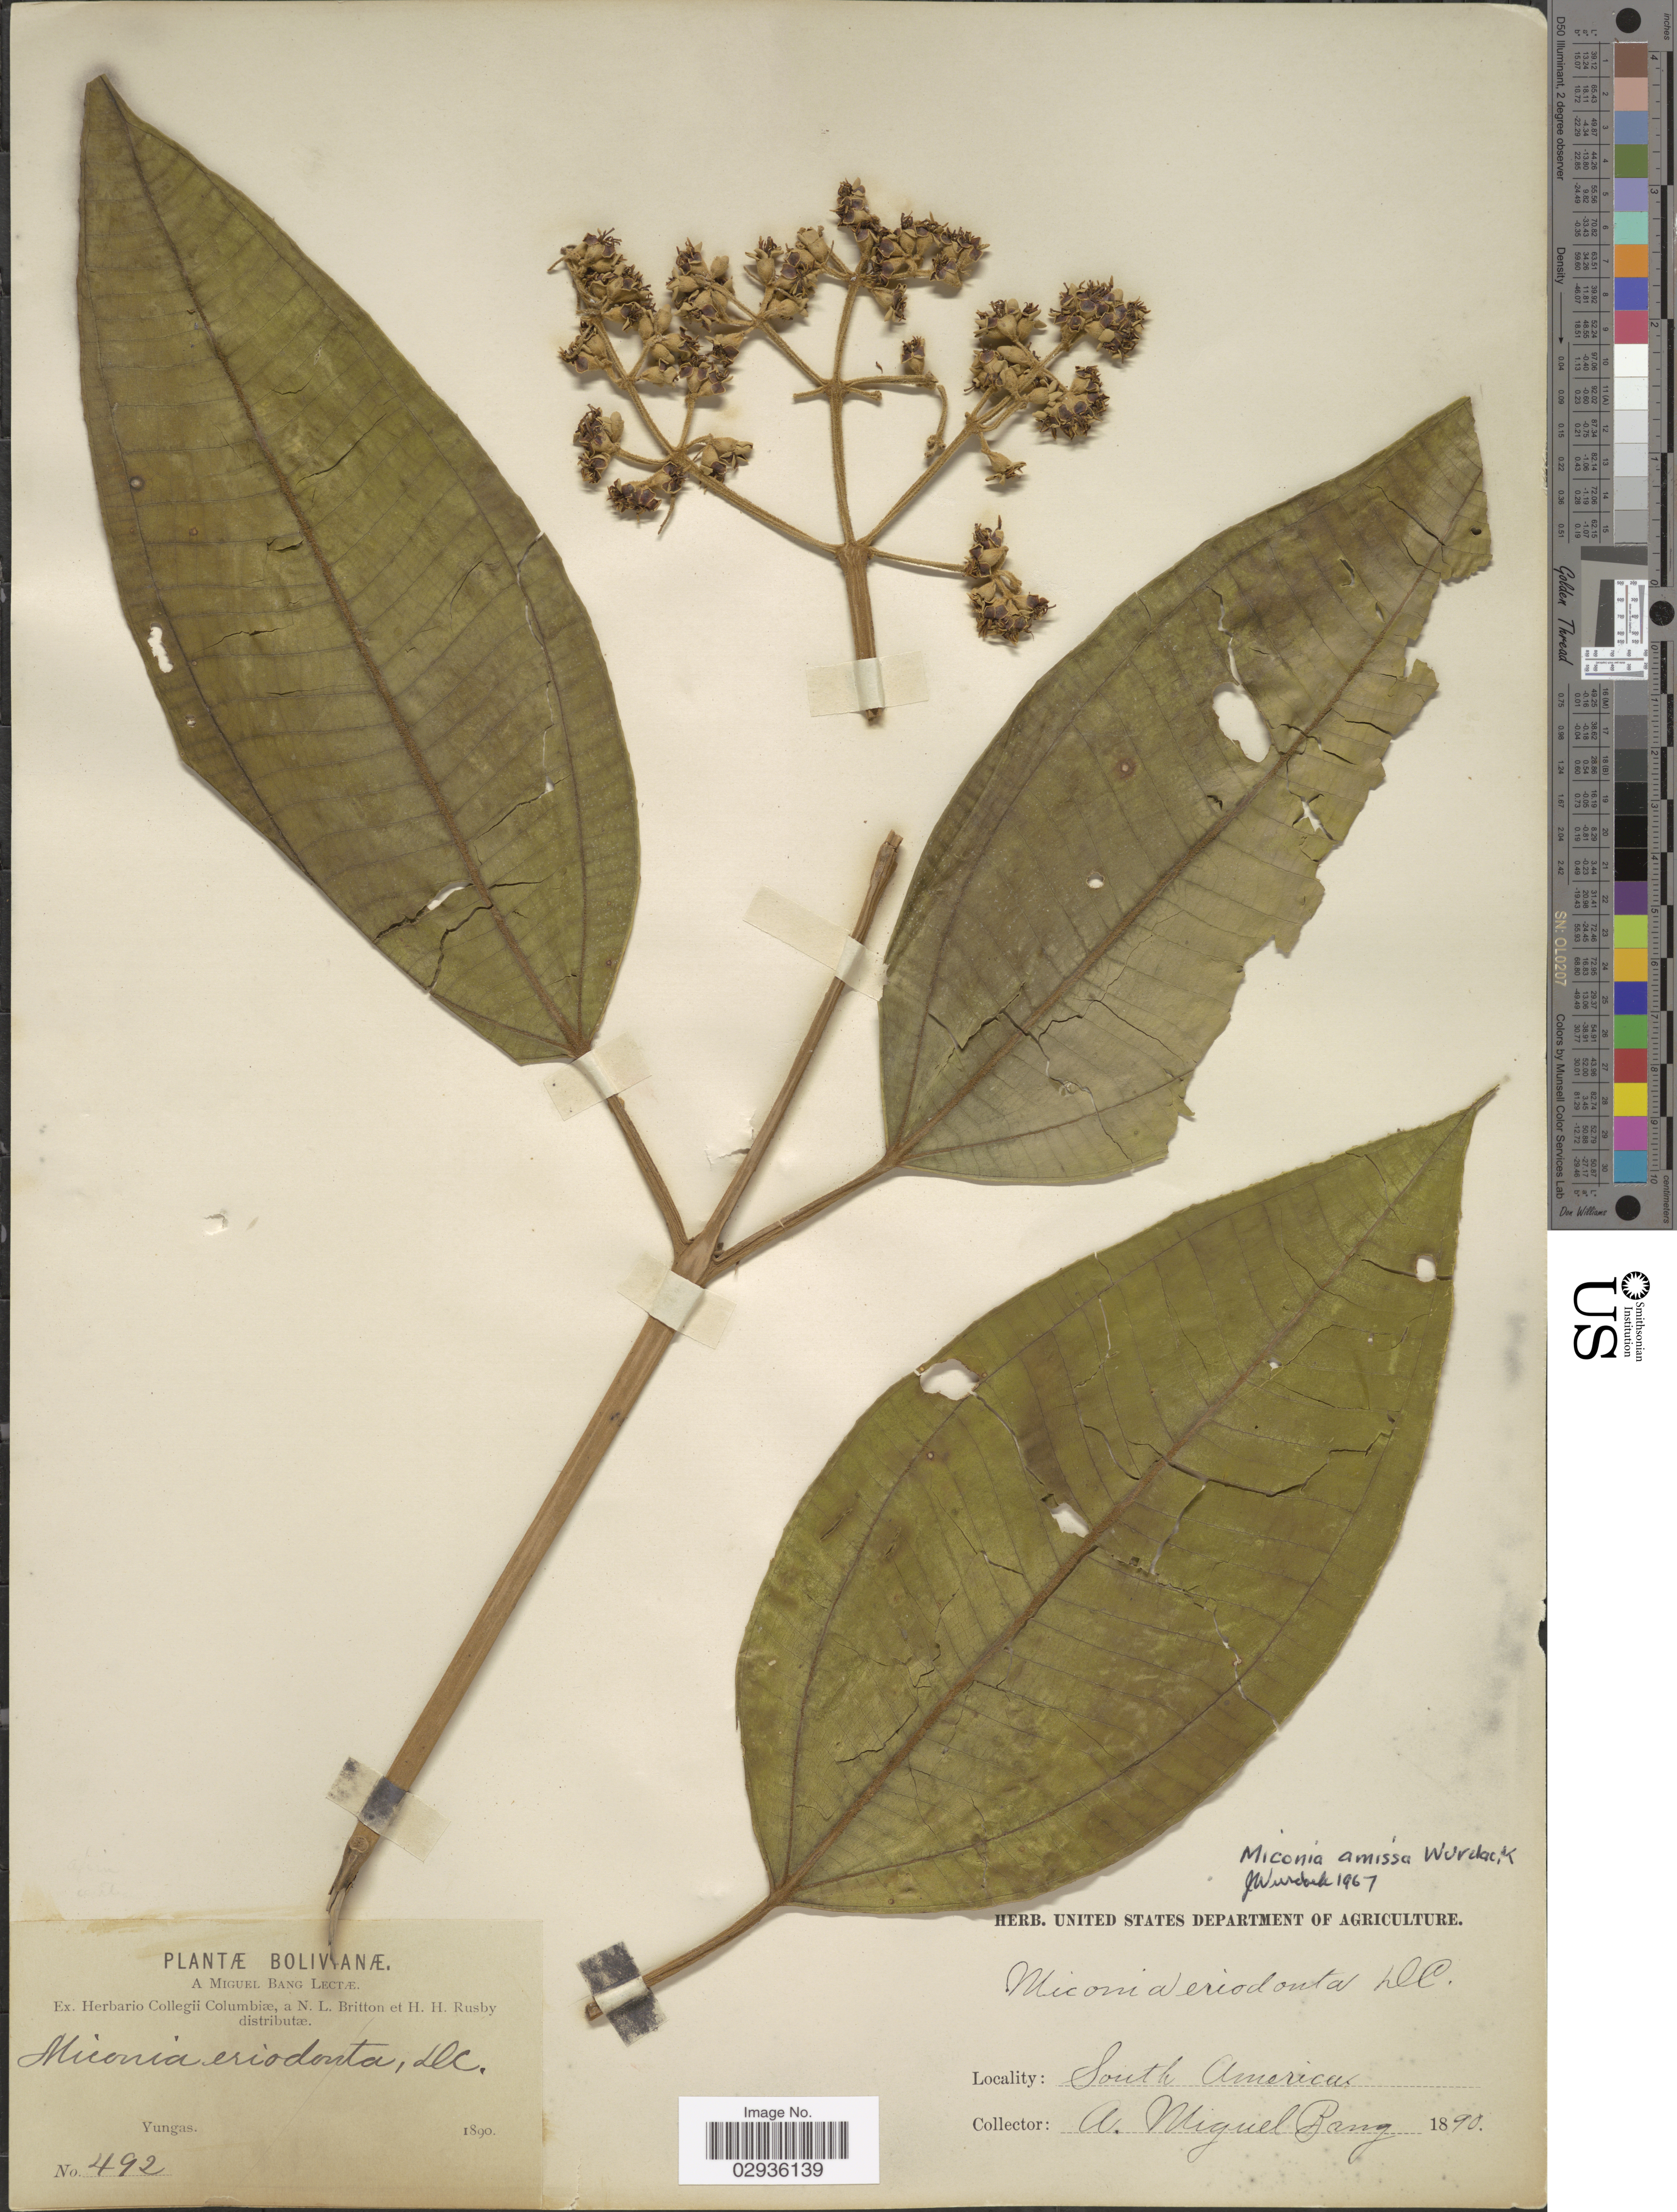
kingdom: Plantae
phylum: Tracheophyta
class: Magnoliopsida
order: Myrtales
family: Melastomataceae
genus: Miconia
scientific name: Miconia amissa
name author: Wurdack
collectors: M. Bang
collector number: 492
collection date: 1890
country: Bolivia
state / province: La Paz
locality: Yungas.